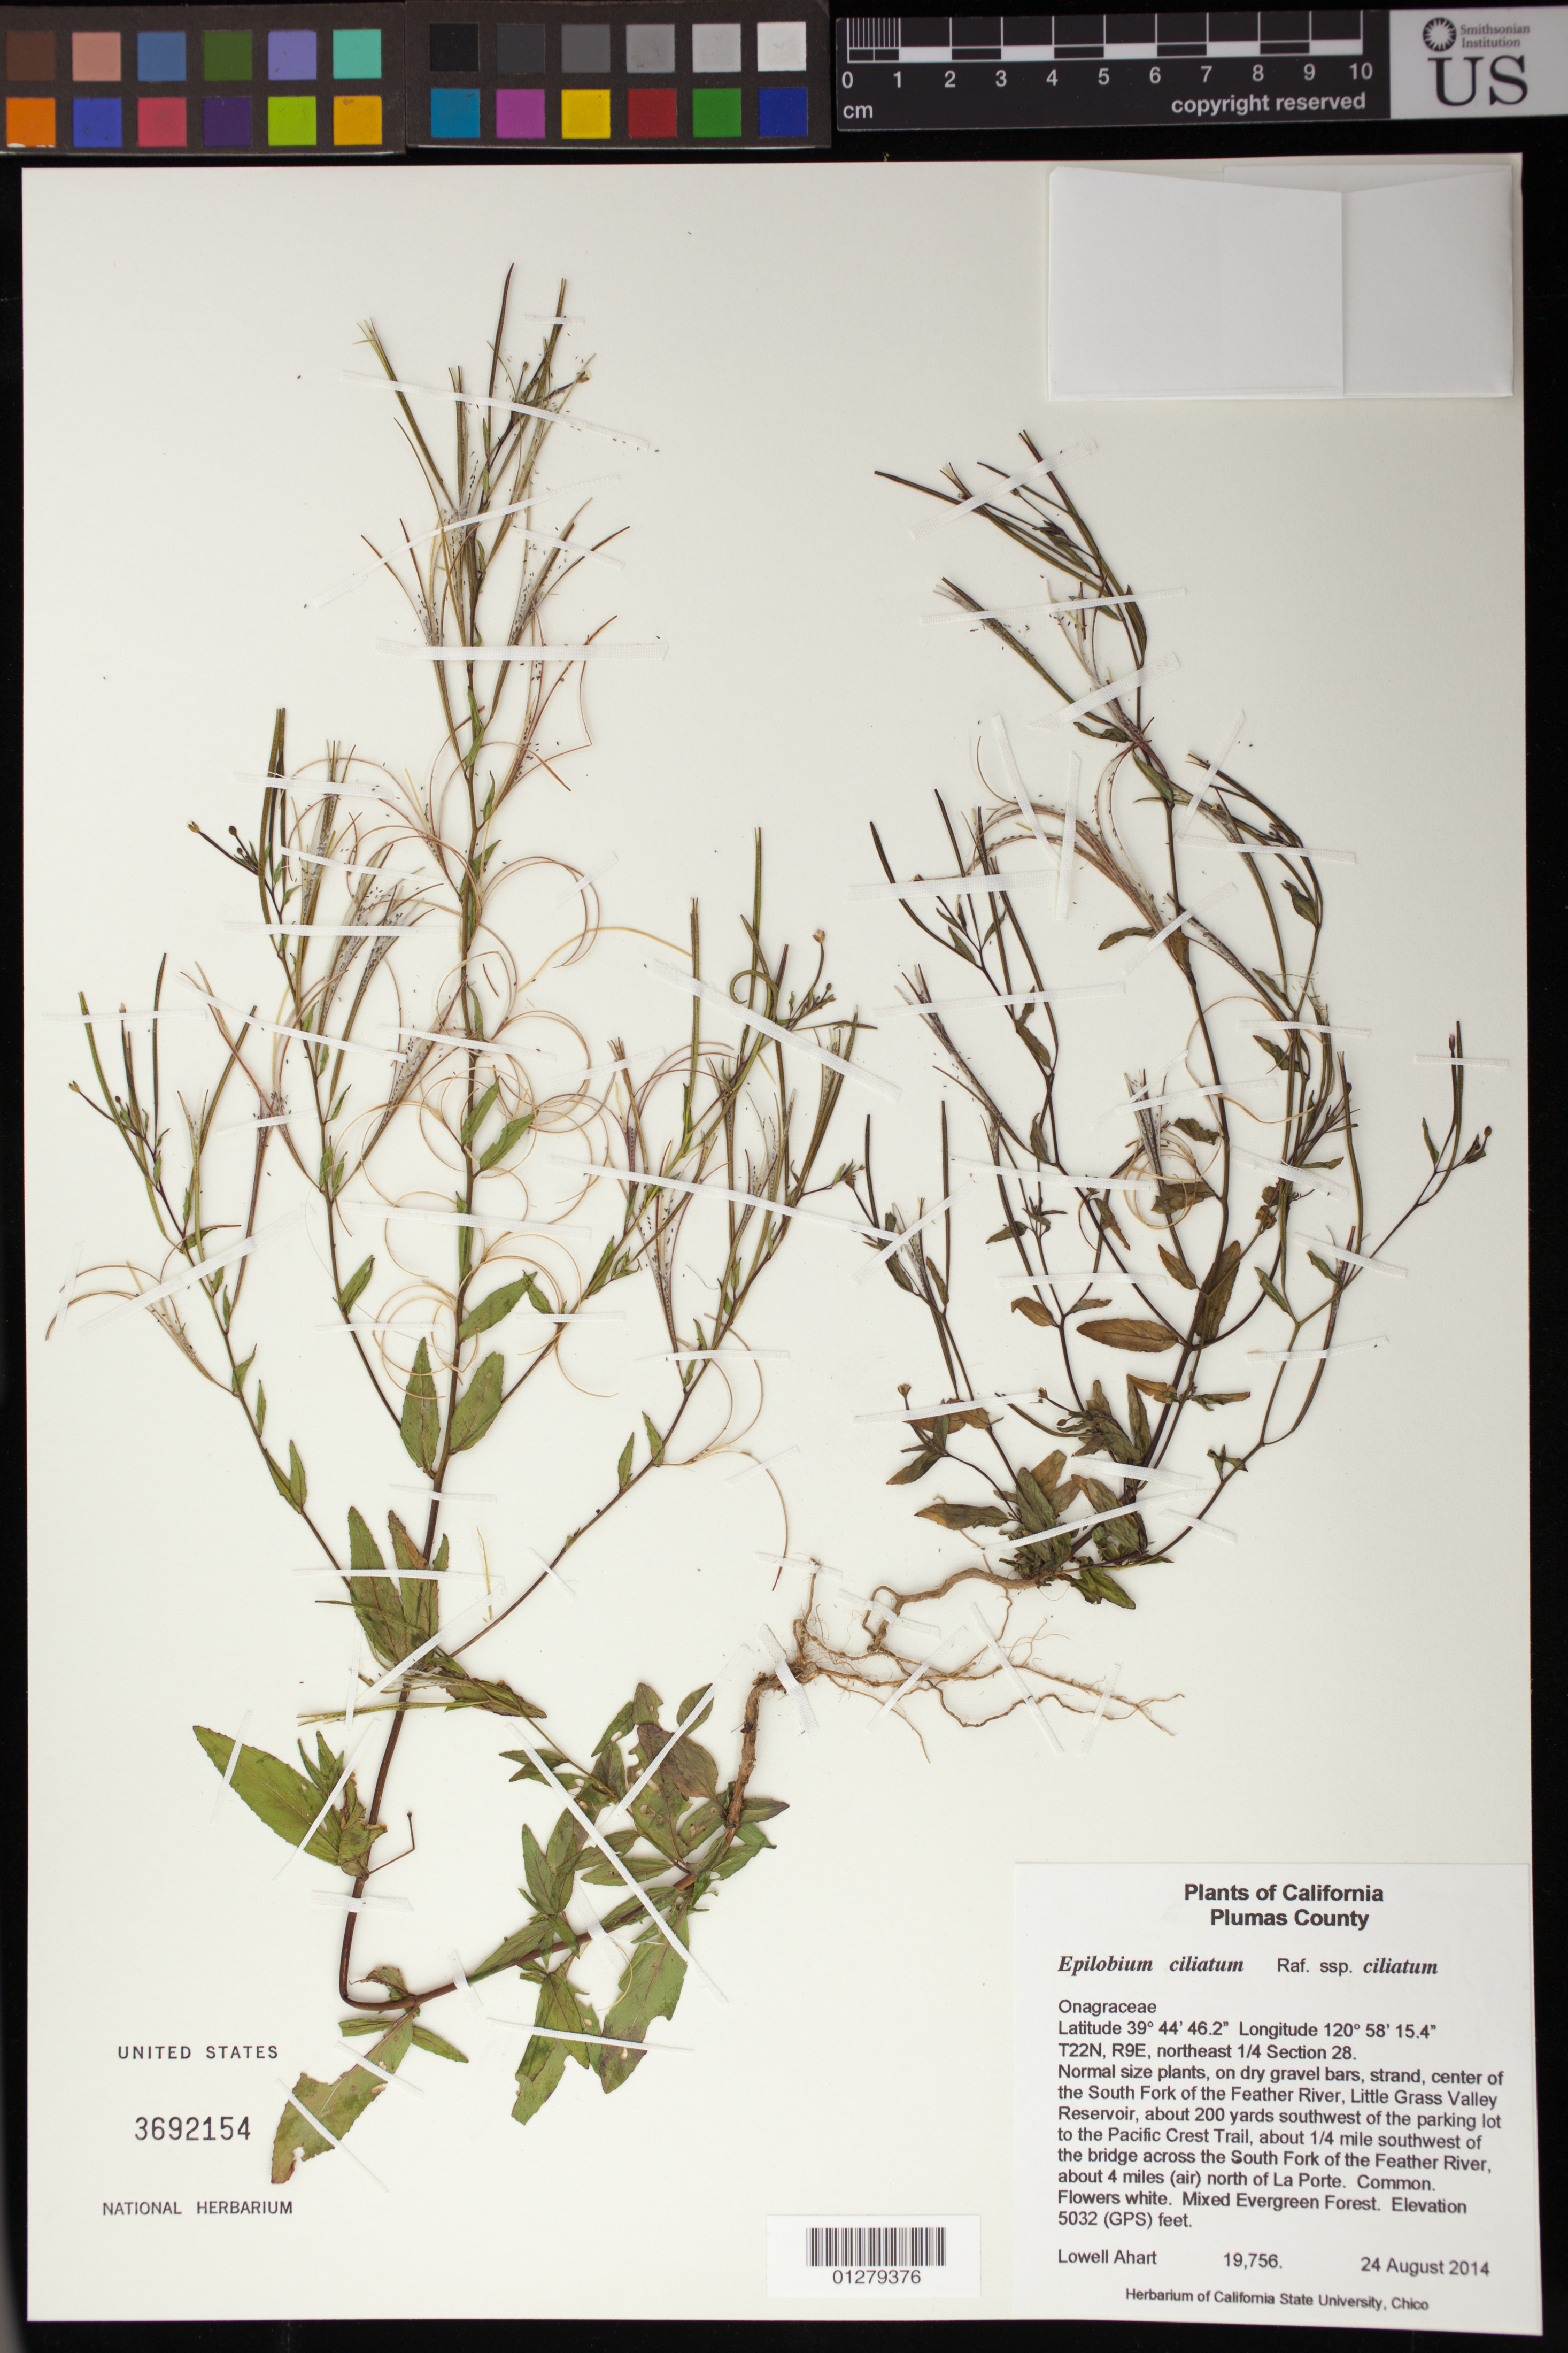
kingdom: Plantae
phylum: Tracheophyta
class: Magnoliopsida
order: Myrtales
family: Onagraceae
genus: Epilobium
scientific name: Epilobium ciliatum subsp. ciliatum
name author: Raf.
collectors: L. Ahart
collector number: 19756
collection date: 2014-08-24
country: United States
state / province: California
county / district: Plumas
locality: In the middle of the South Fork of the Feather River, Little Grass Valley Reservoir, about 200 yards southwest of the parking lot to the Pacific Crest Trail, about 1/4 mile southwest of the bridge across the South Fork of the Feather River, about 4 miles (air) north of La Porte.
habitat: Mixed Evergreen Forest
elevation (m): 1534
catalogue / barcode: US 3692154